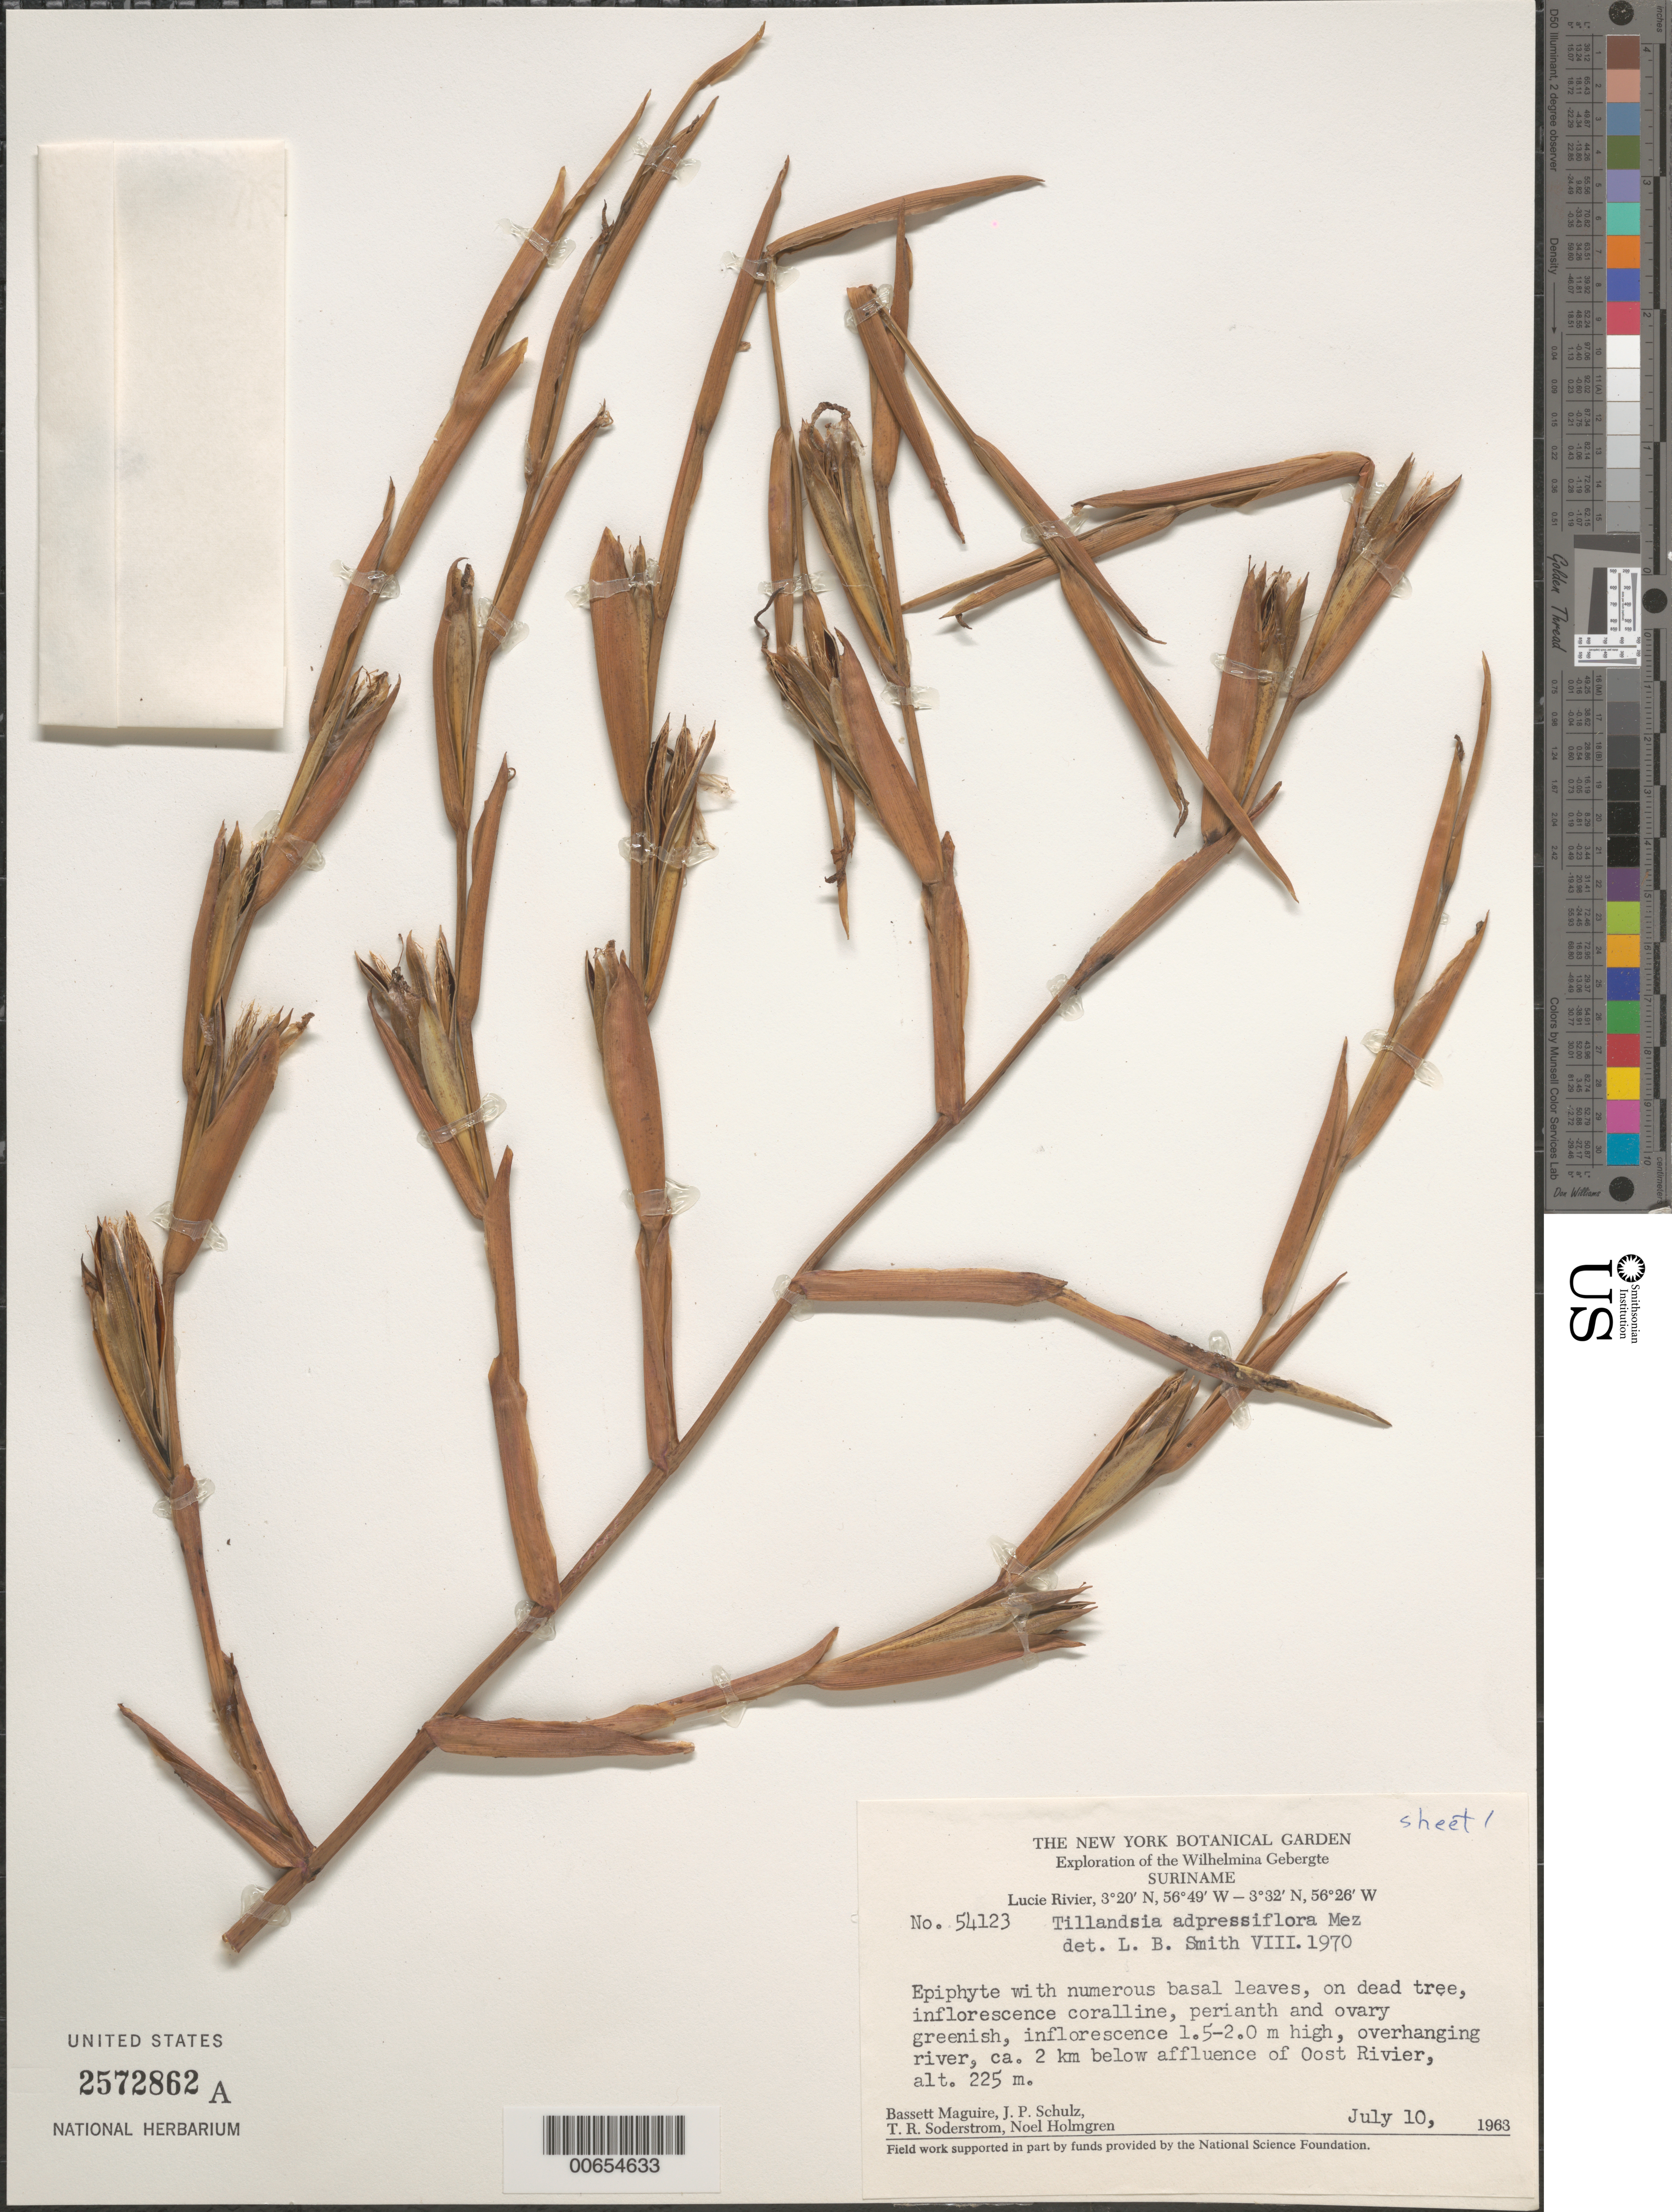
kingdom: Plantae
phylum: Tracheophyta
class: Liliopsida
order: Poales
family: Bromeliaceae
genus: Tillandsia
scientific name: Tillandsia adpressiflora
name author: Mez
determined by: Smith, Lyman B., (US), NMNH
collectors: B. Maguire, J. P. Schulz, T. R. Soderstrom & N. H. Holmgren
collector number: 54123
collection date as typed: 10-Jul-63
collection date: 1963-07-10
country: Suriname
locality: Lucie R., 2 km below confluence with Oost R., Wilhelmina Gebergte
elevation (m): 225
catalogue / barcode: US 2572862A